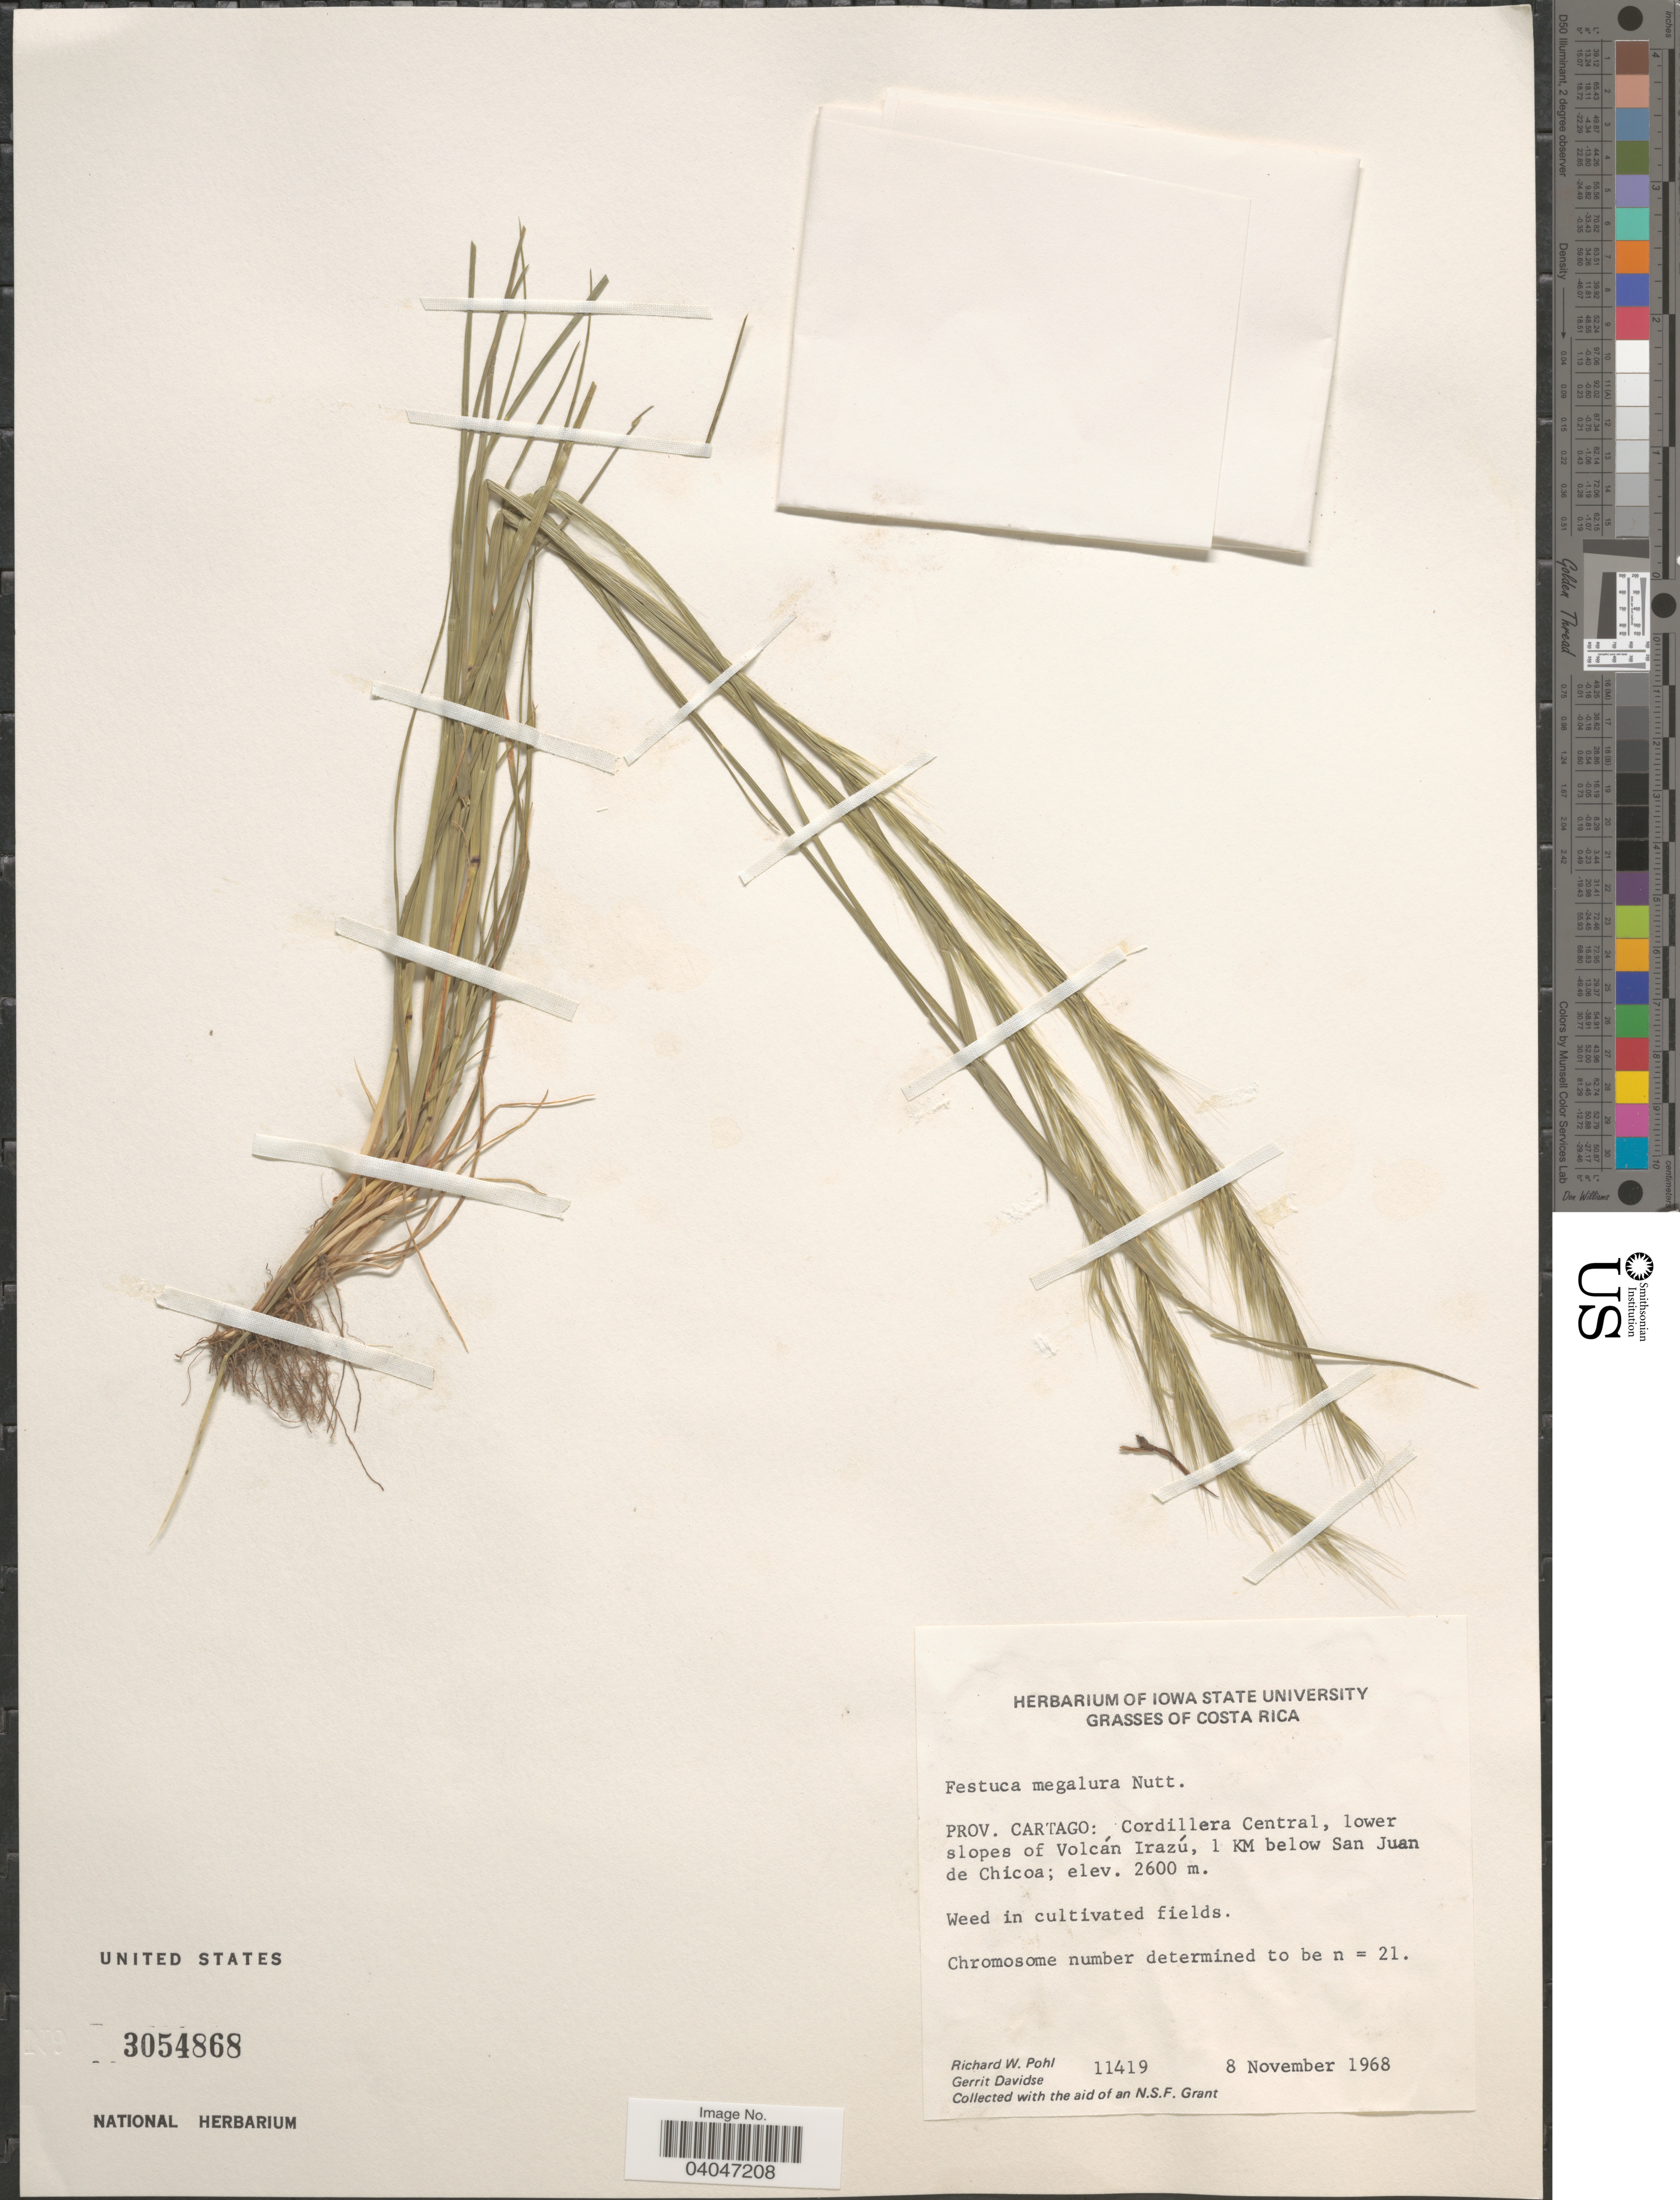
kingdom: Plantae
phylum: Tracheophyta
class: Liliopsida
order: Poales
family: Poaceae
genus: Festuca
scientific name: Festuca megalura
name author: Nutt.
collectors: R. W. Pohl & G. Davidse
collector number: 11419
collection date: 1968-11-08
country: Costa Rica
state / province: Cartago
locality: Cordillera Central, lower slopes of Volcán Irazú, 1 KM below San Juan de Chicoa.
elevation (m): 2600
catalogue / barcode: US 3054868